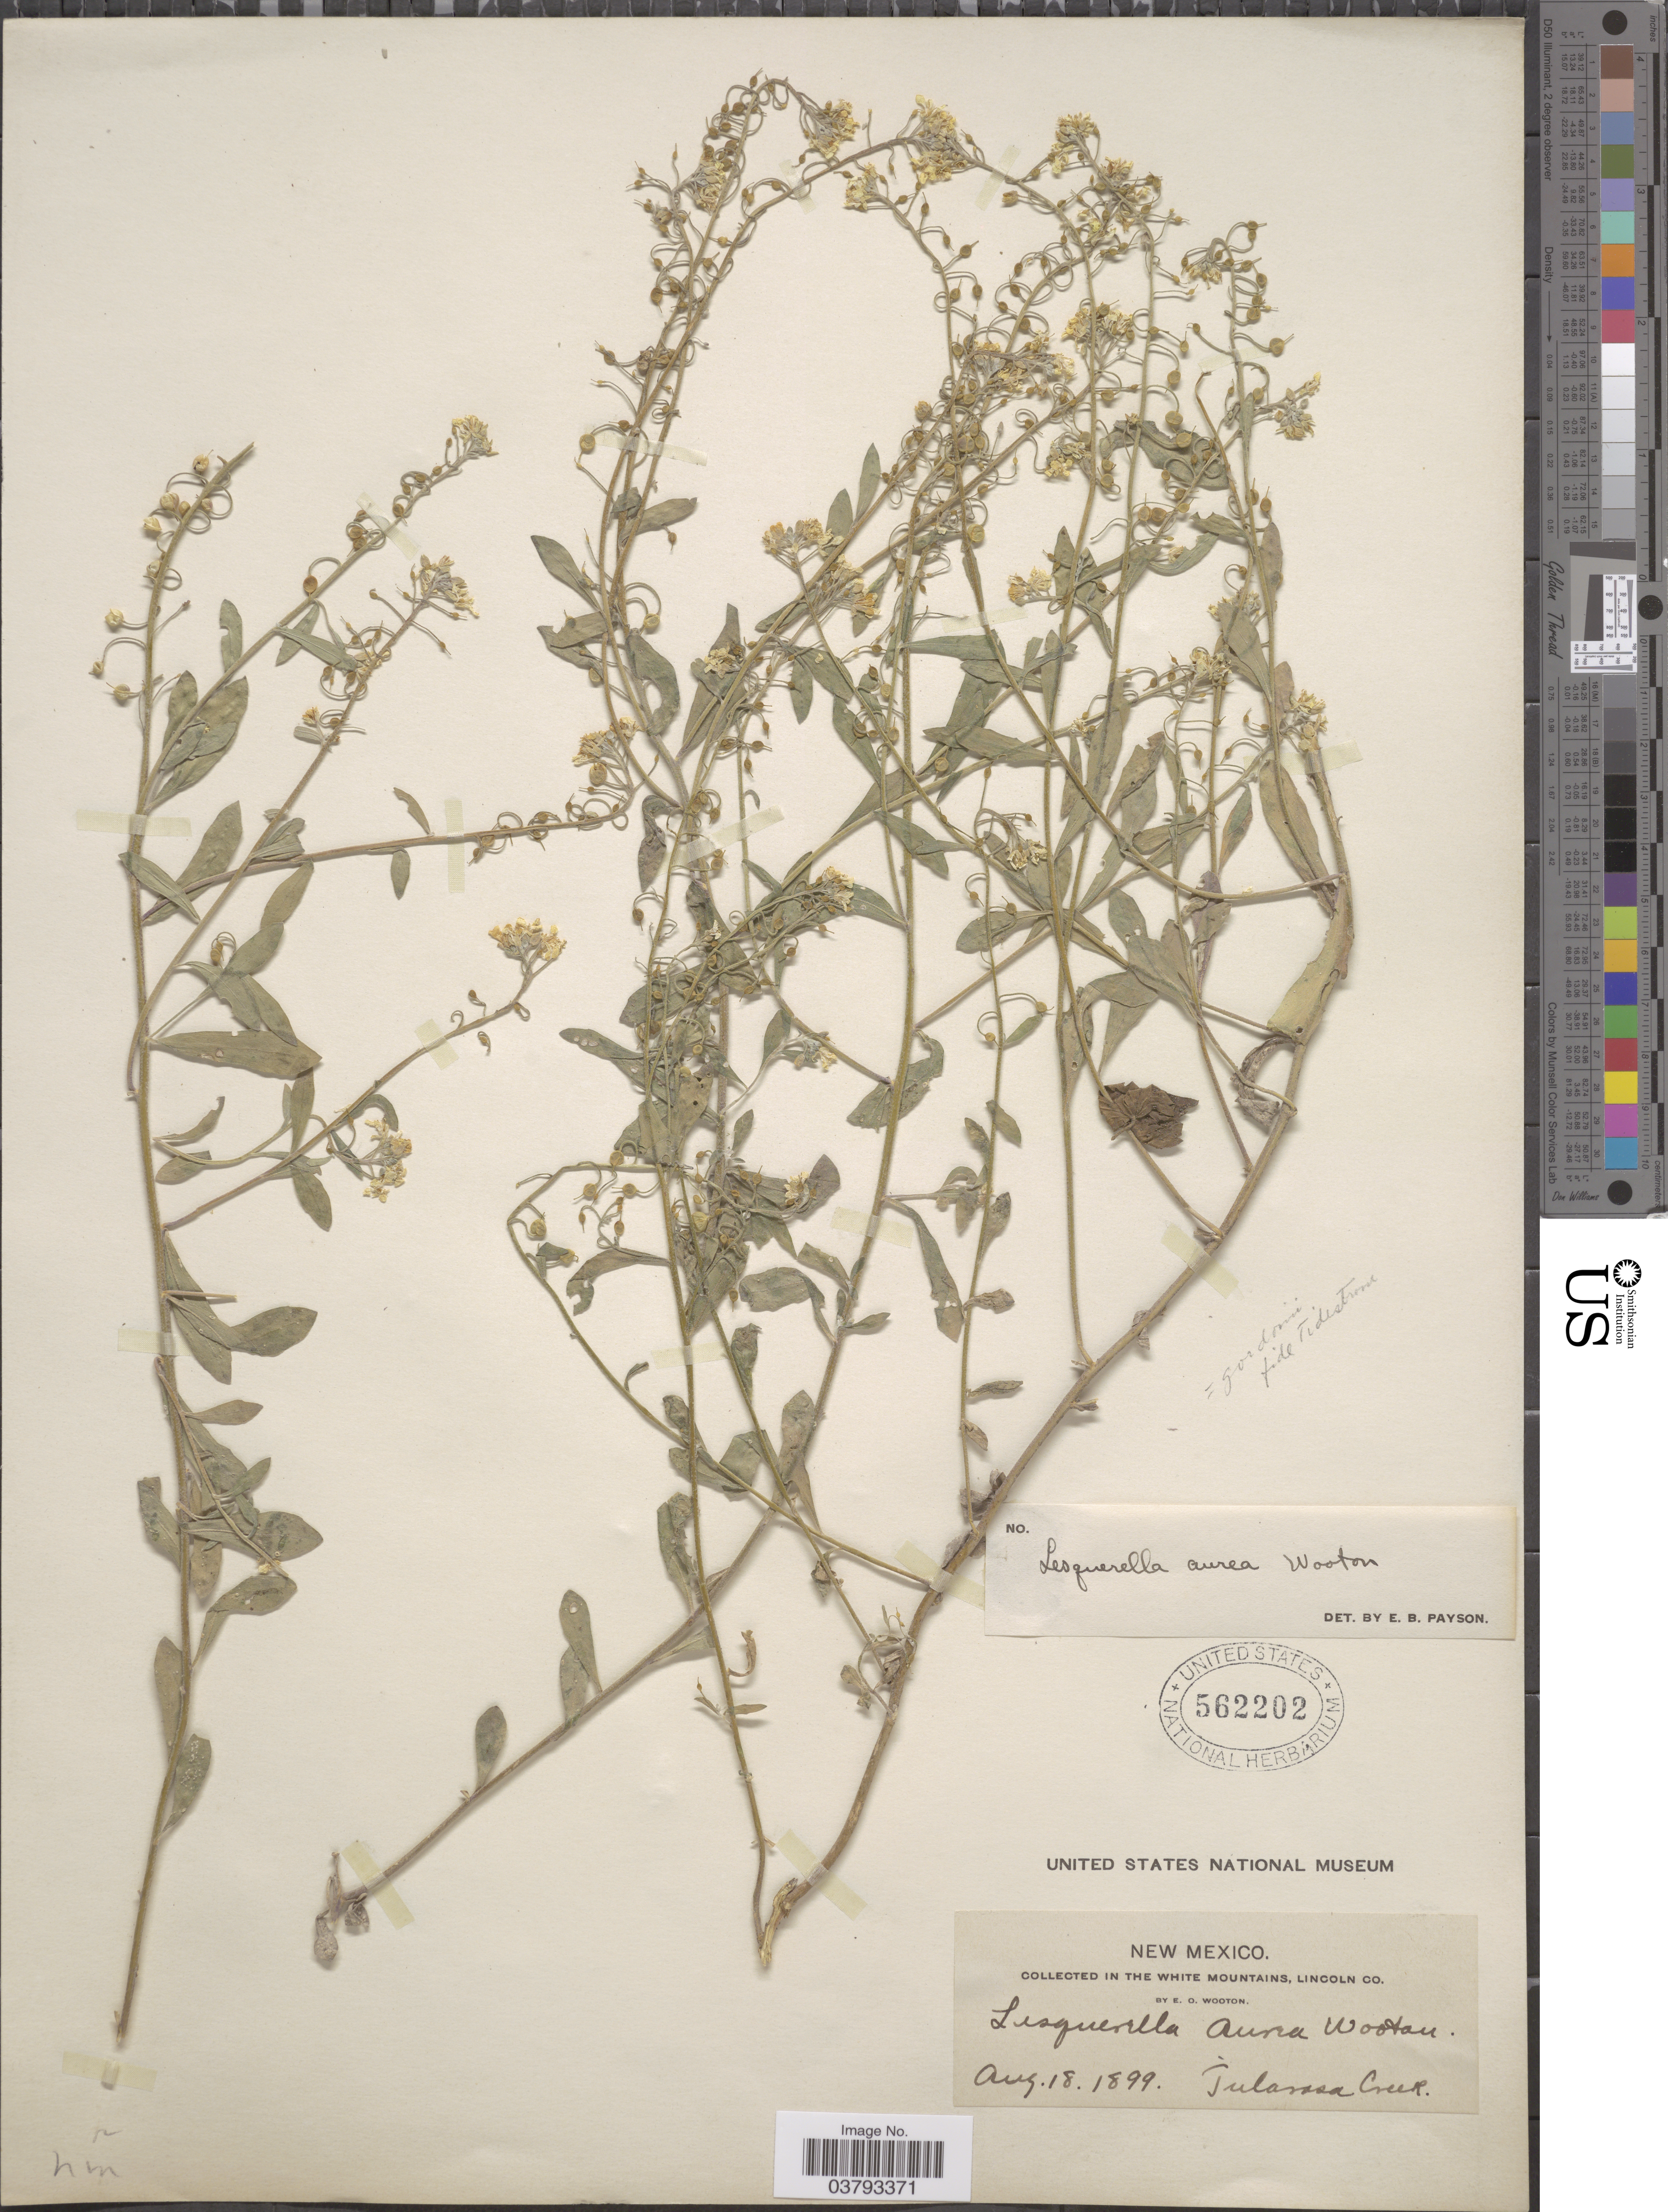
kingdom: Plantae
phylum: Tracheophyta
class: Magnoliopsida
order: Brassicales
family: Brassicaceae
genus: Lesquerella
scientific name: Lesquerella aurea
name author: Wooton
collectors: E. O. Wooton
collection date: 1899-08-18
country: United States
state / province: New Mexico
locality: The White Mountains, Lincoln Co. Tularosa Creek.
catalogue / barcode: US 562202